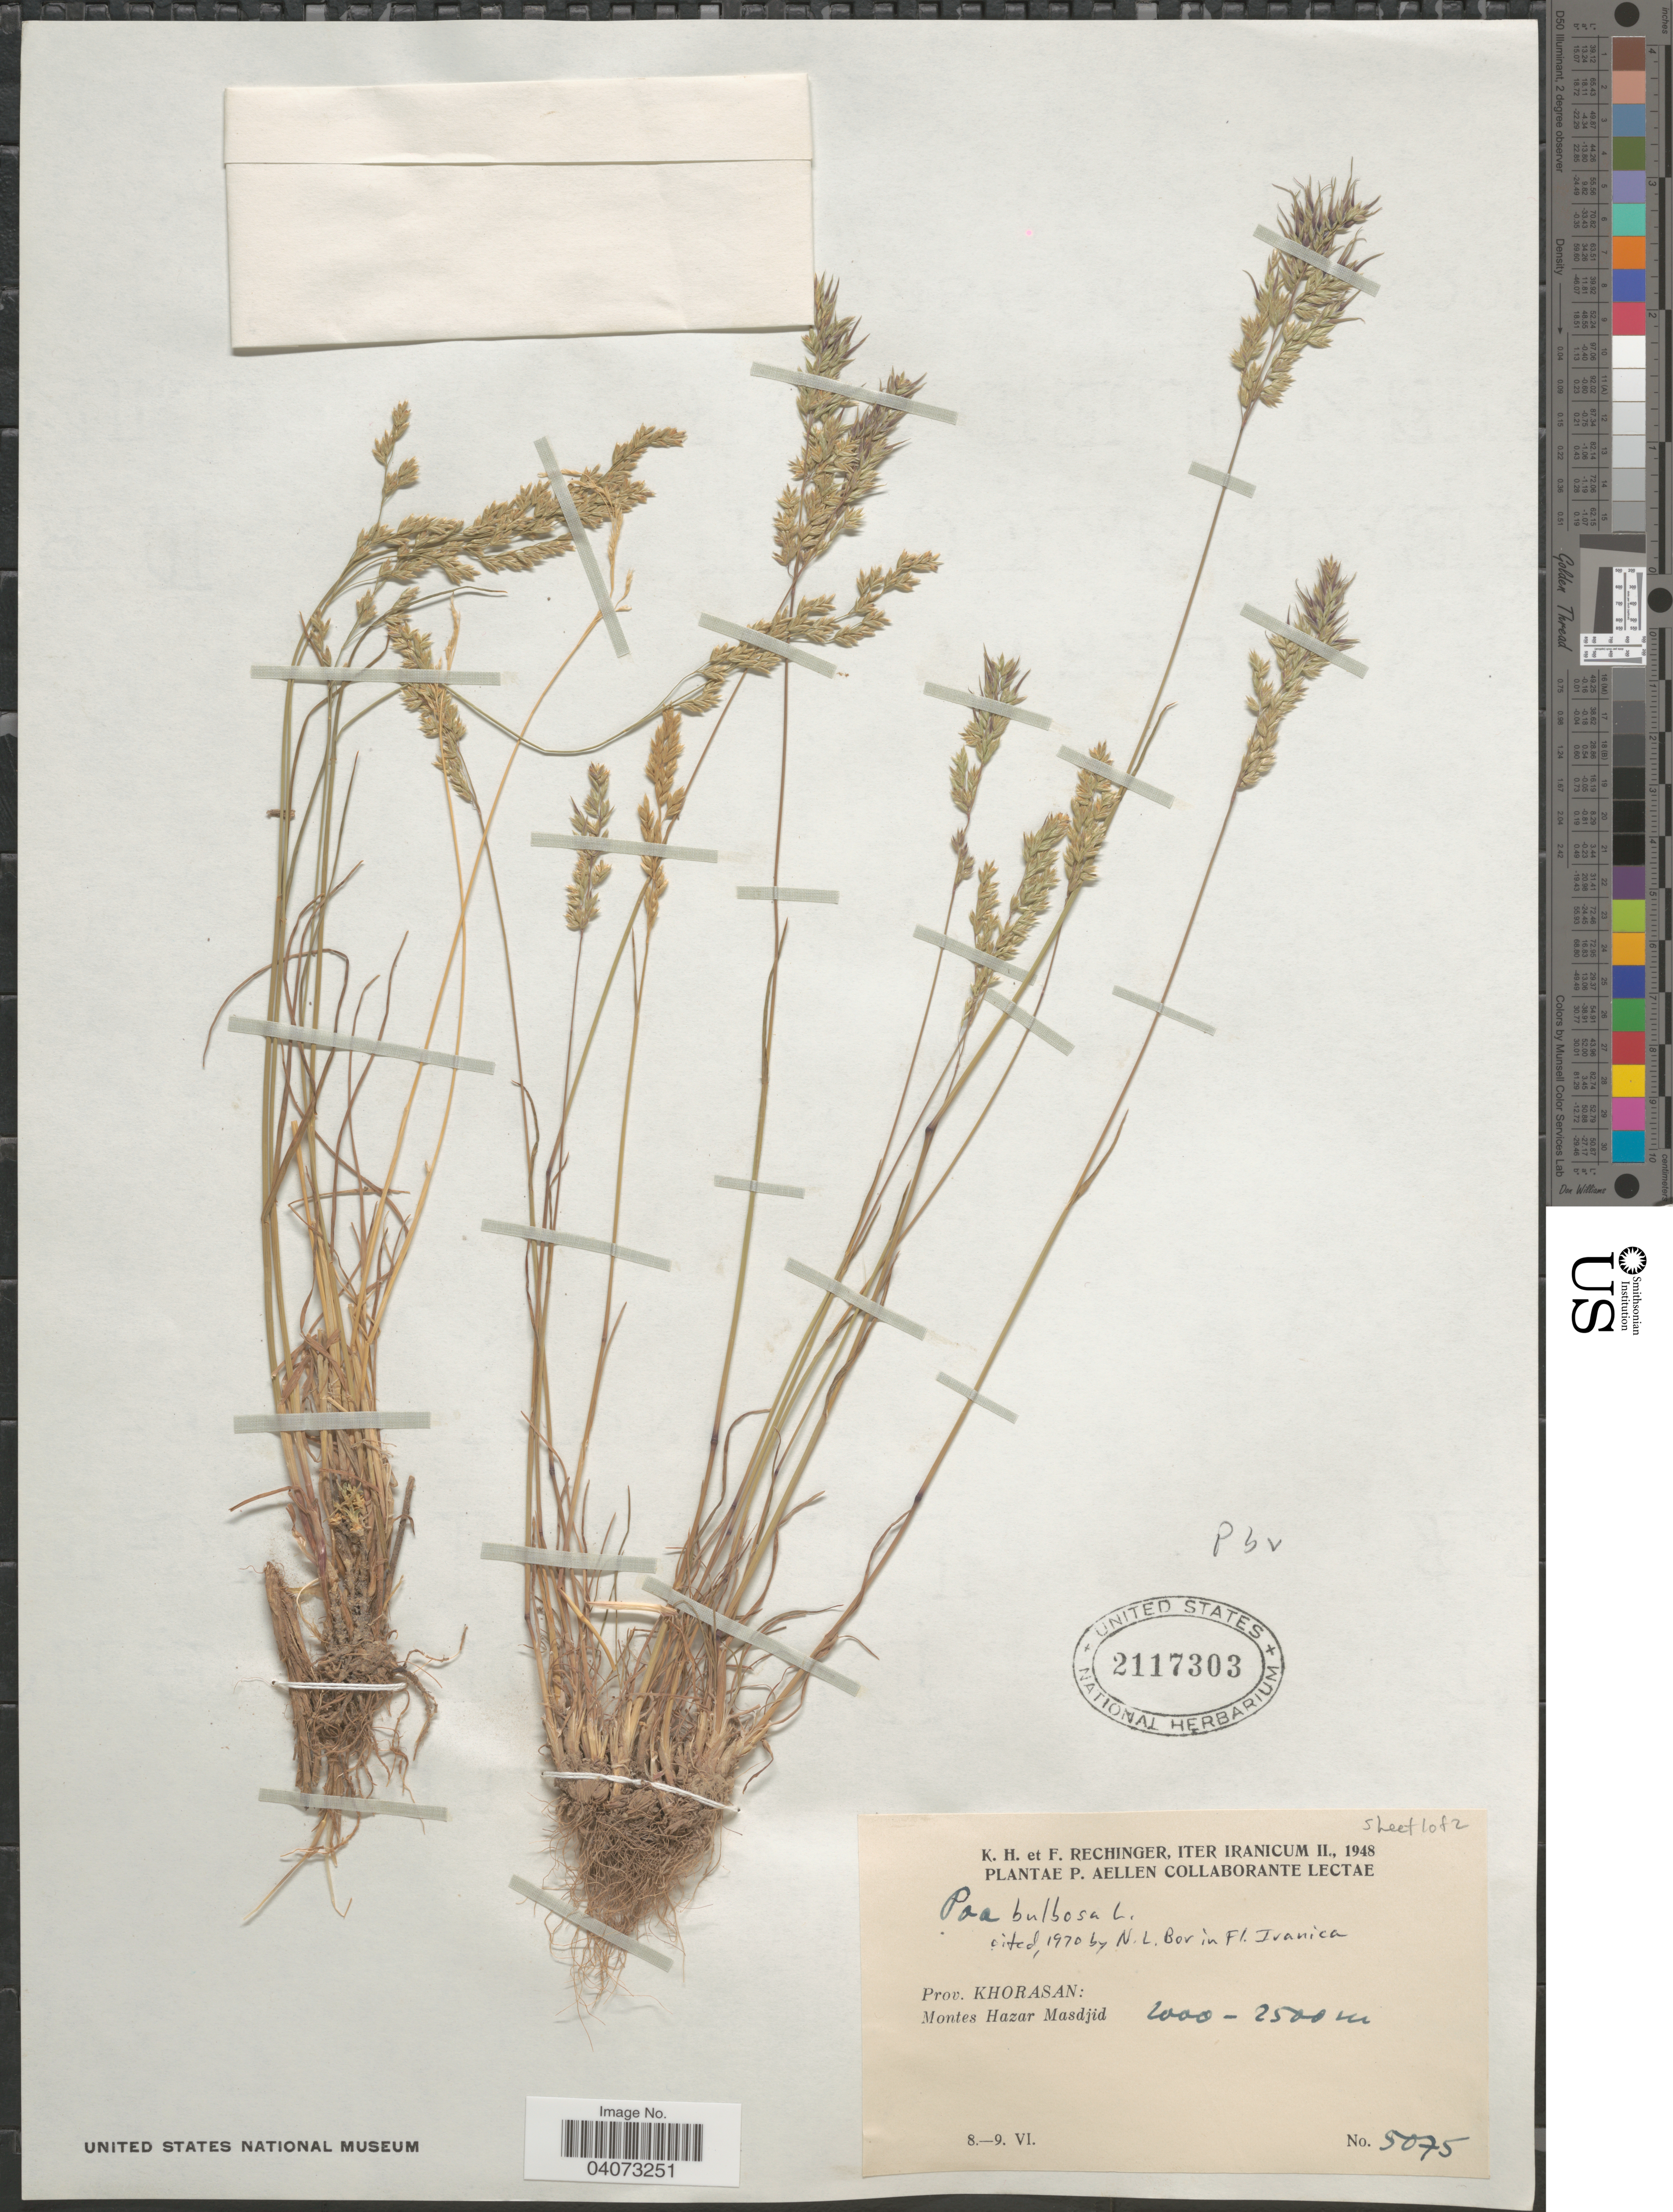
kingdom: Plantae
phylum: Tracheophyta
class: Liliopsida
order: Poales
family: Poaceae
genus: Poa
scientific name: Poa bulbosa subsp. bulbosa var. vivipara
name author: Koeler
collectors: K. H. Rechinger & F. Rechinger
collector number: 5075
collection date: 1948-06-08/1948-06-09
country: Iran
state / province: Khorasan [obsolete]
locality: Iter Iranicum II., 1948. Montes Hazar Masdjid.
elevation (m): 2000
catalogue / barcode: US 2117303